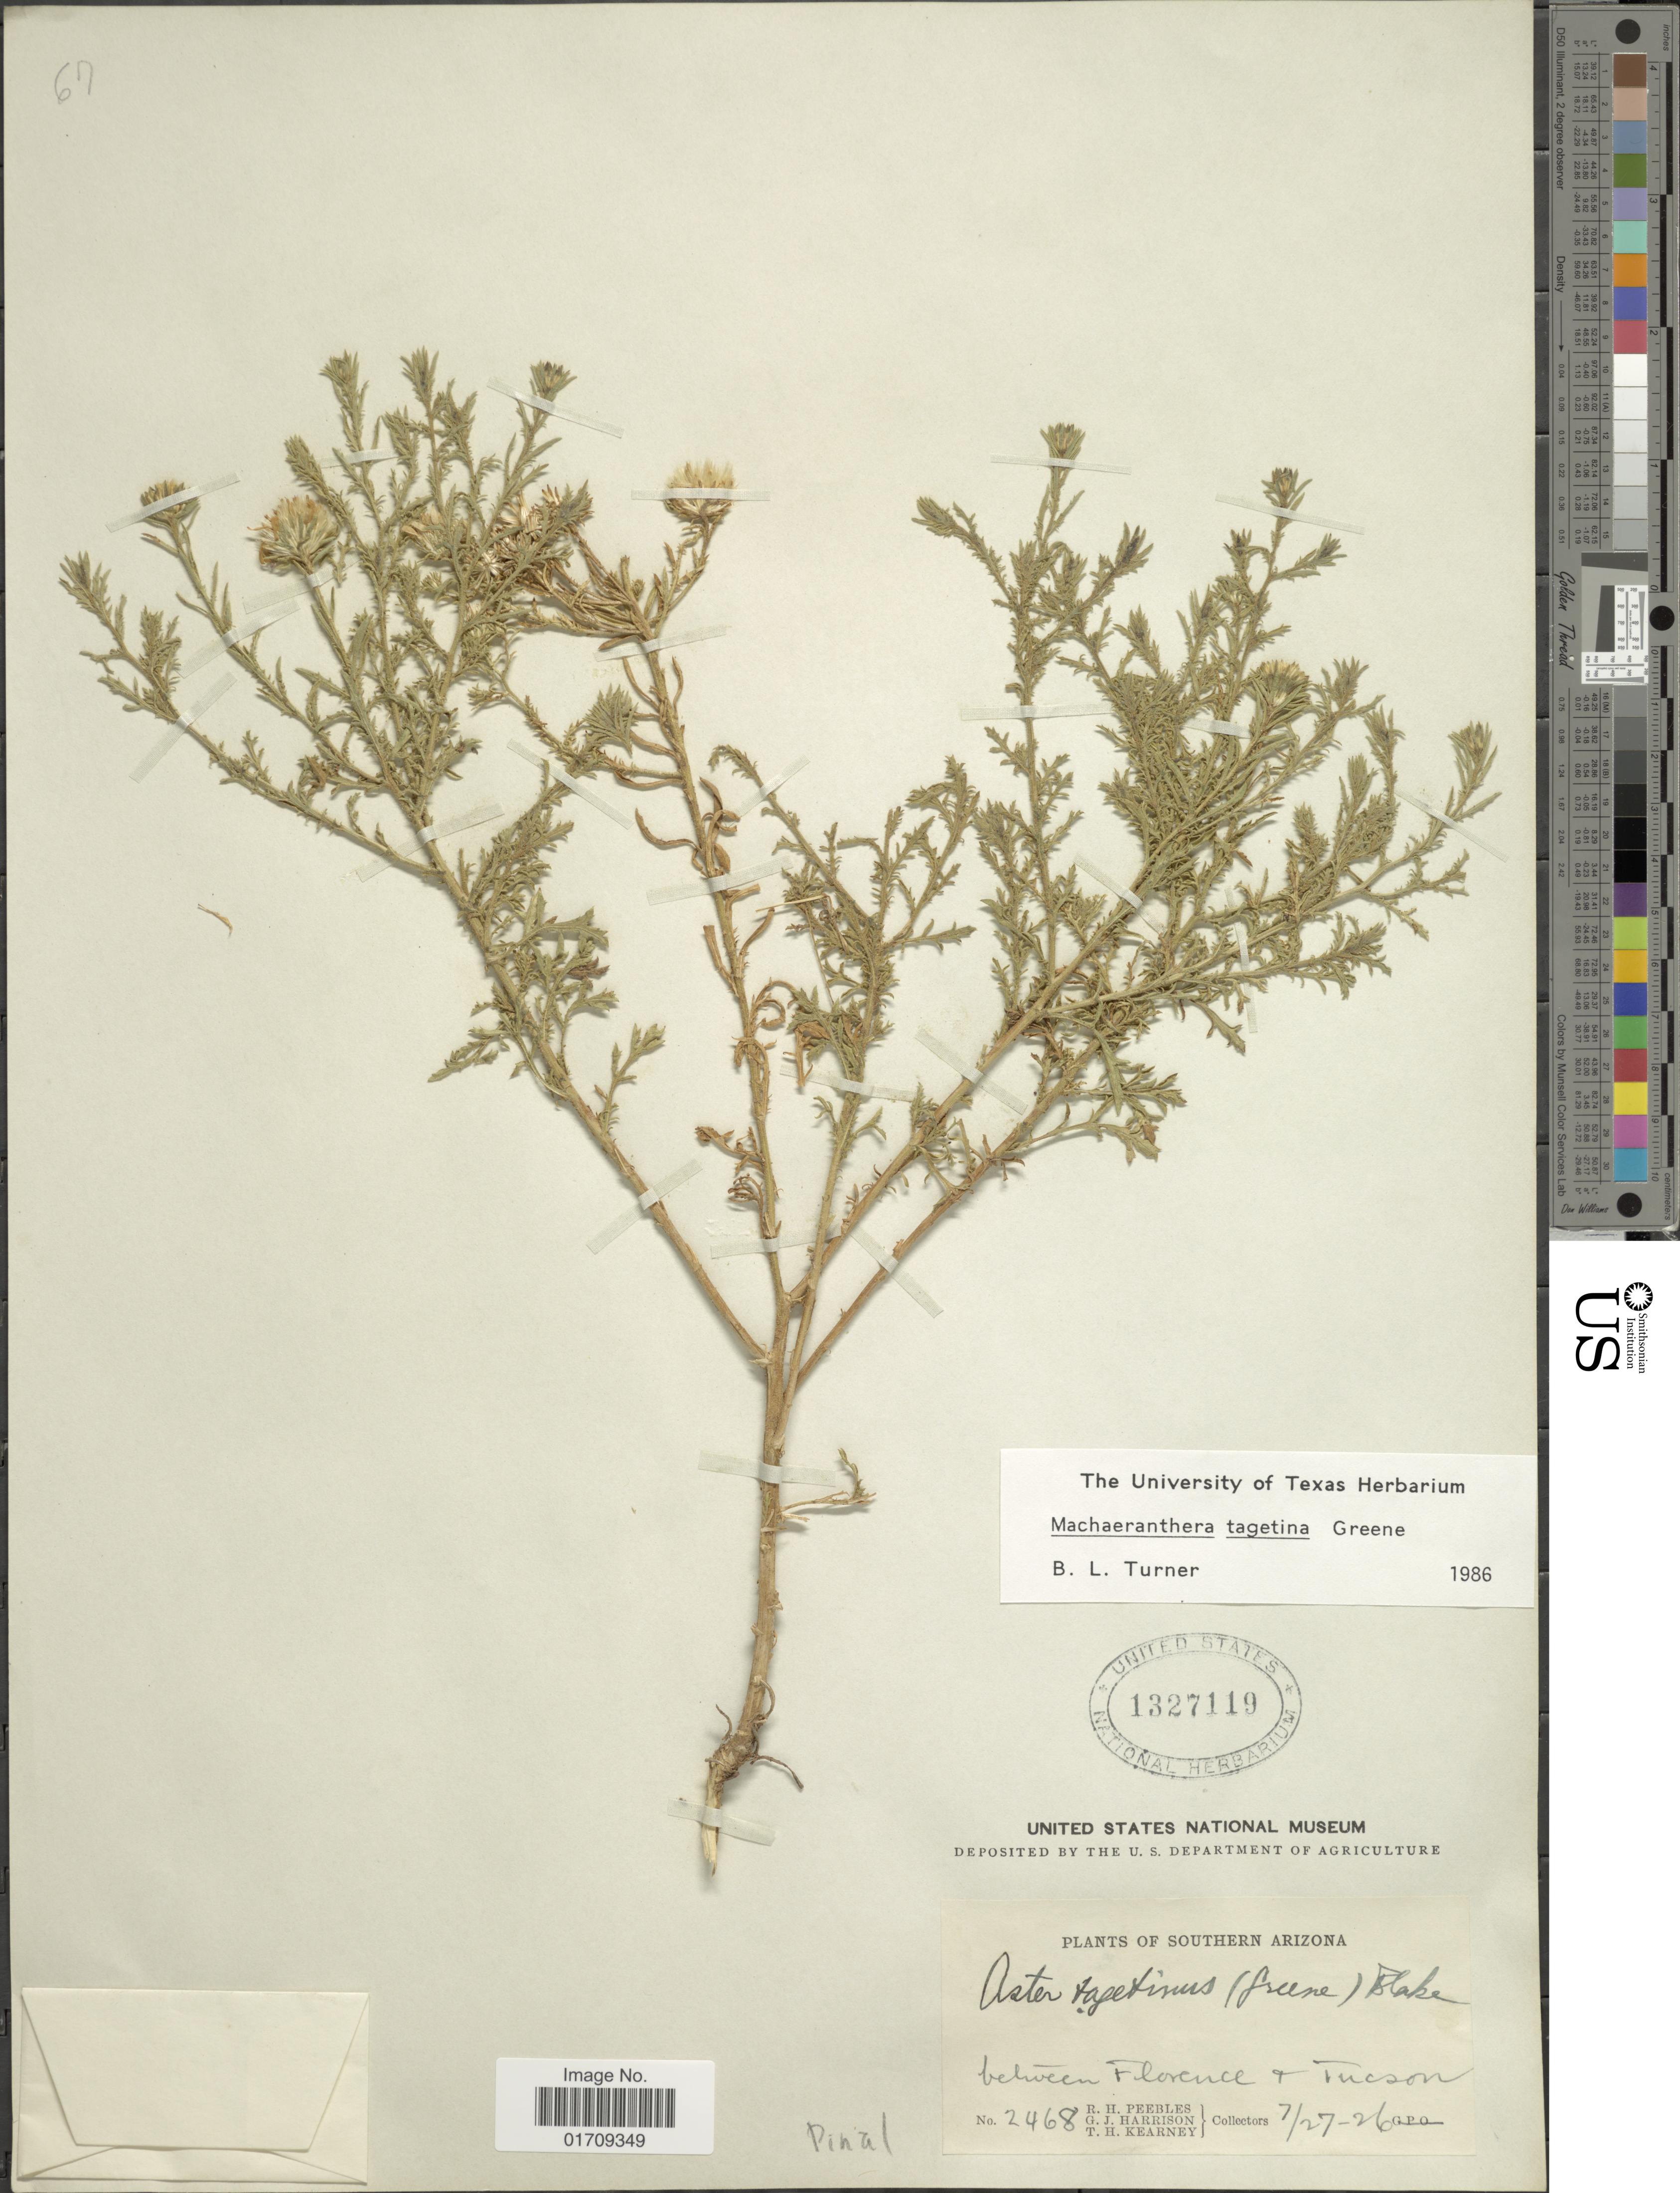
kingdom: Plantae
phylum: Tracheophyta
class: Magnoliopsida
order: Asterales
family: Asteraceae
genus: Machaeranthera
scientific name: Machaeranthera tagetina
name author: Greene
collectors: R. H. Peebles, G. J. Harrison & T. H. Kearney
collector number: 2468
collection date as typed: Transcribed d/m/y: 27/7/26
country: United States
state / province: Arizona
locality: Southern Arizona, between Florence + Tucson, Pinal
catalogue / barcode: US 1327119